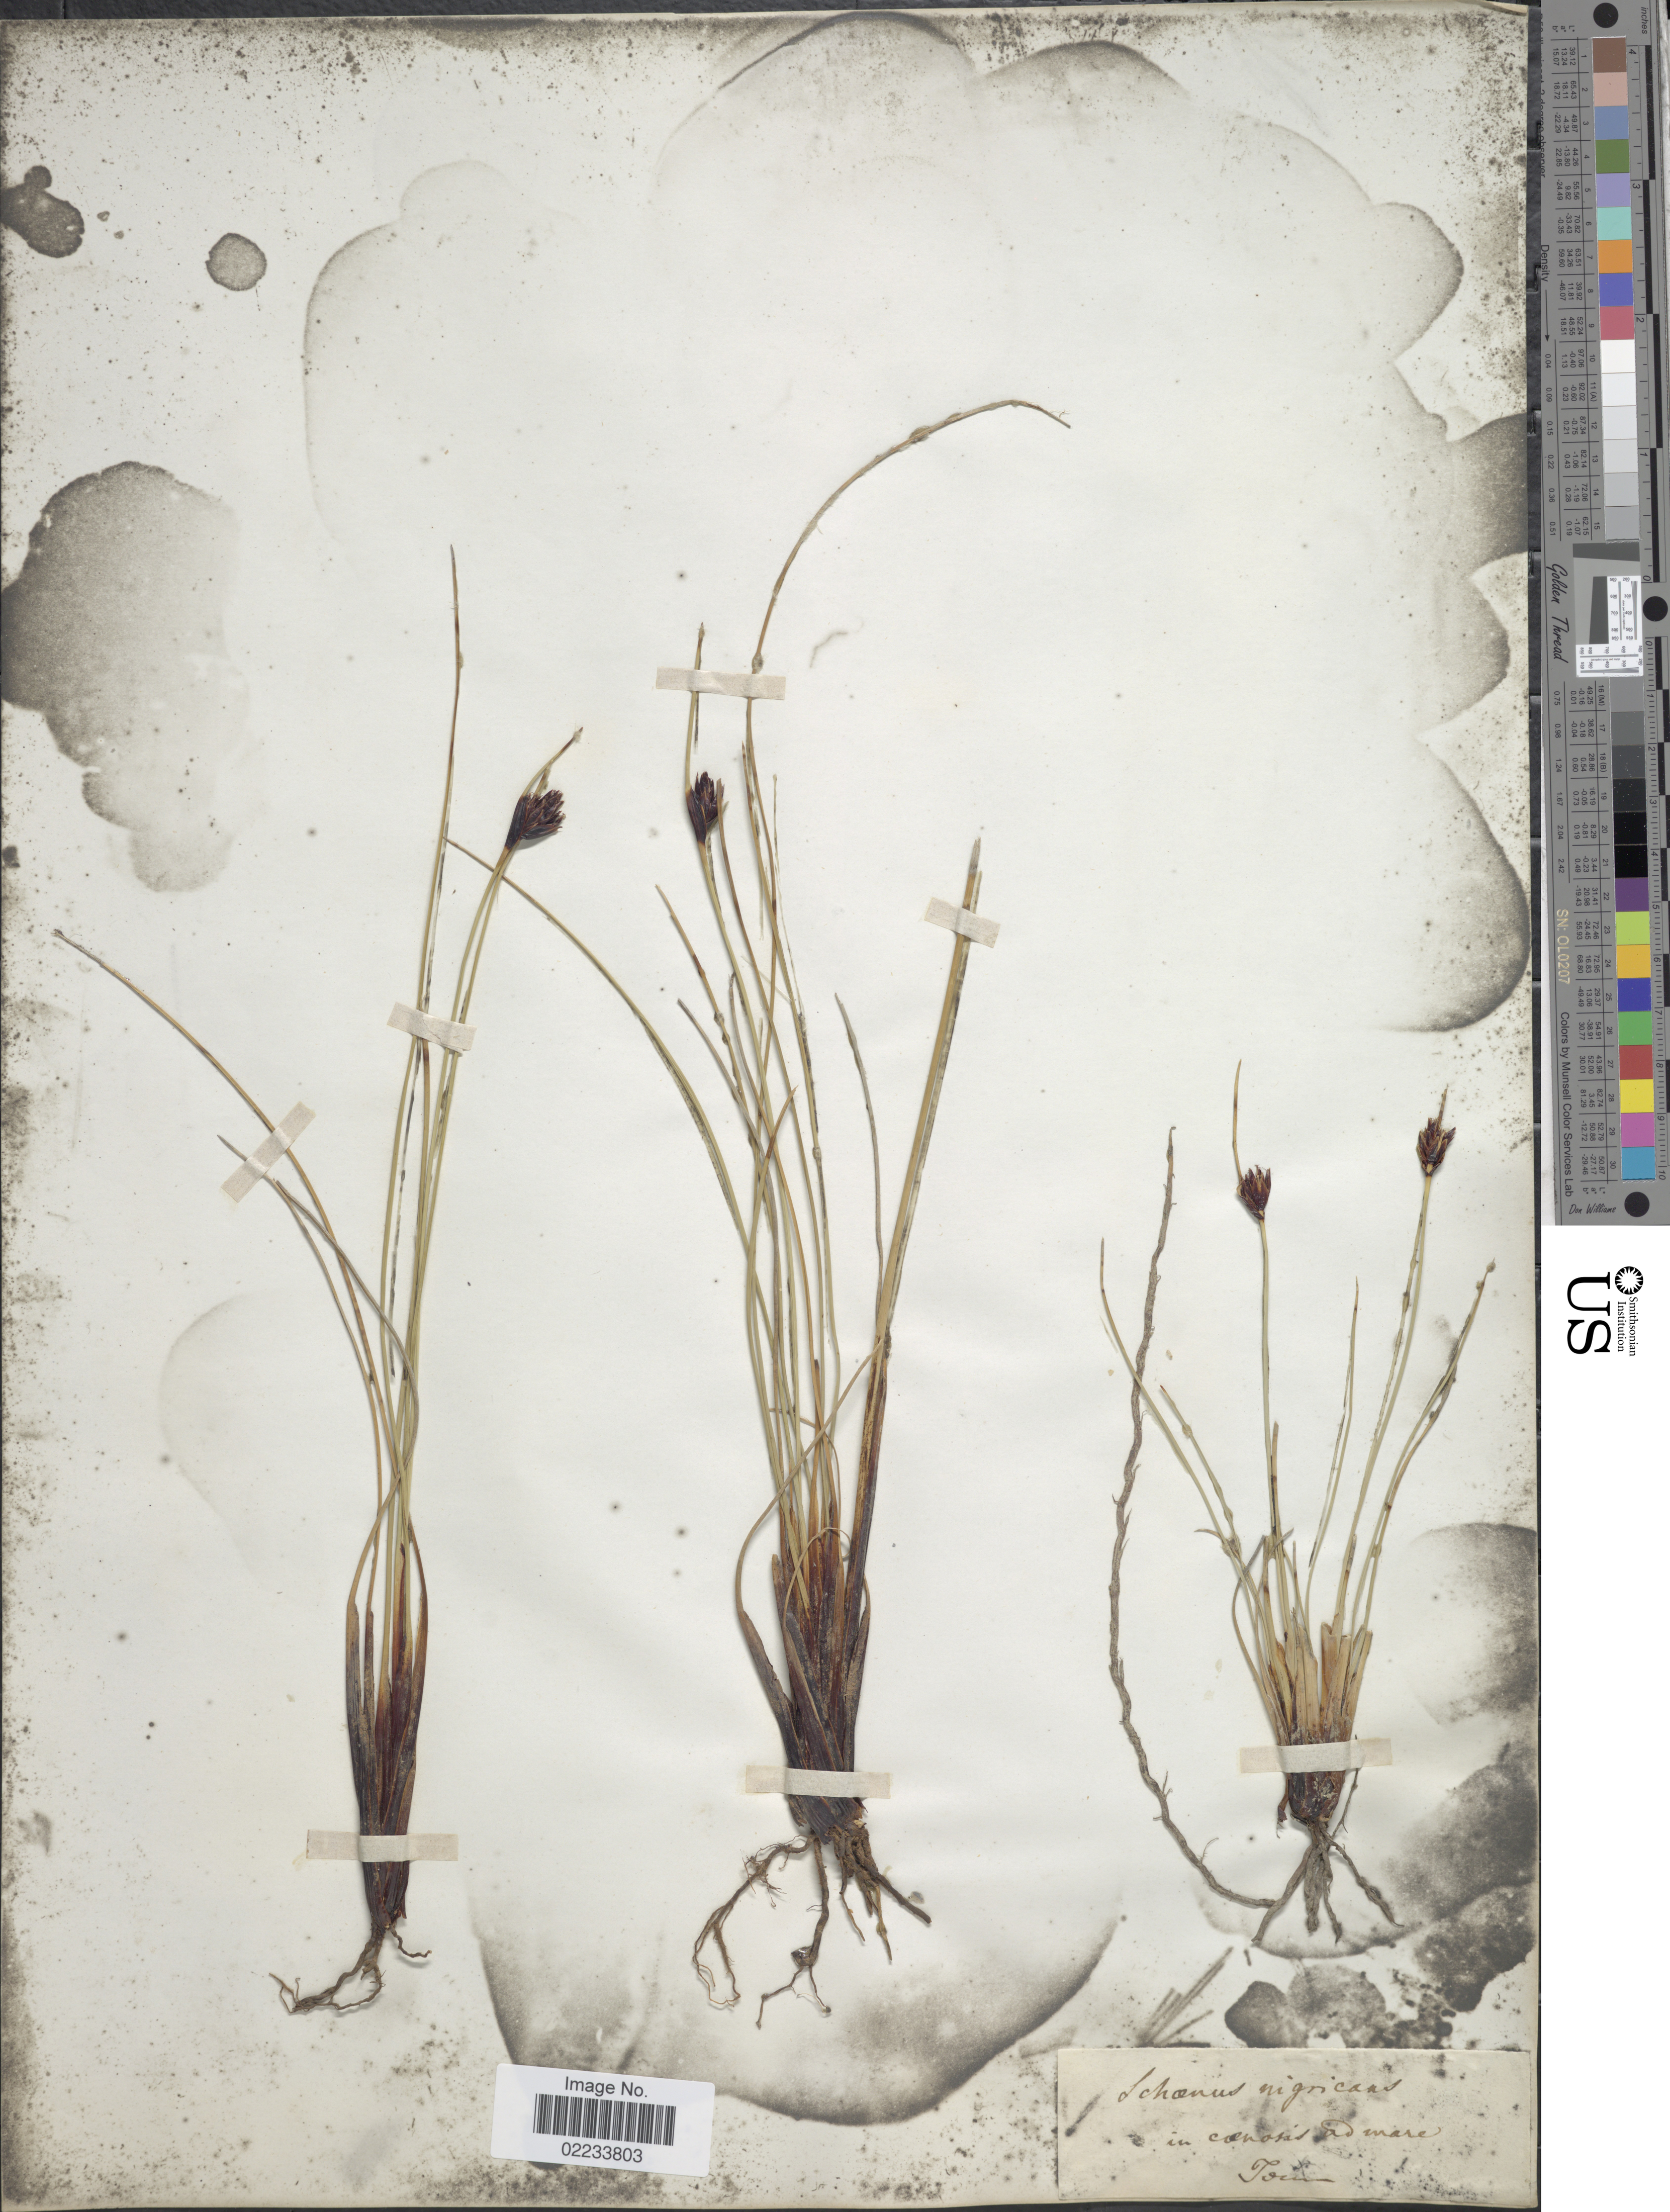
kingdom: Plantae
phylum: Tracheophyta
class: Liliopsida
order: Poales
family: Cyperaceae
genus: Schoenus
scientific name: Schoenus nigricans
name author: L.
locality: In [illegible text] ad mare Toc[illegible text]